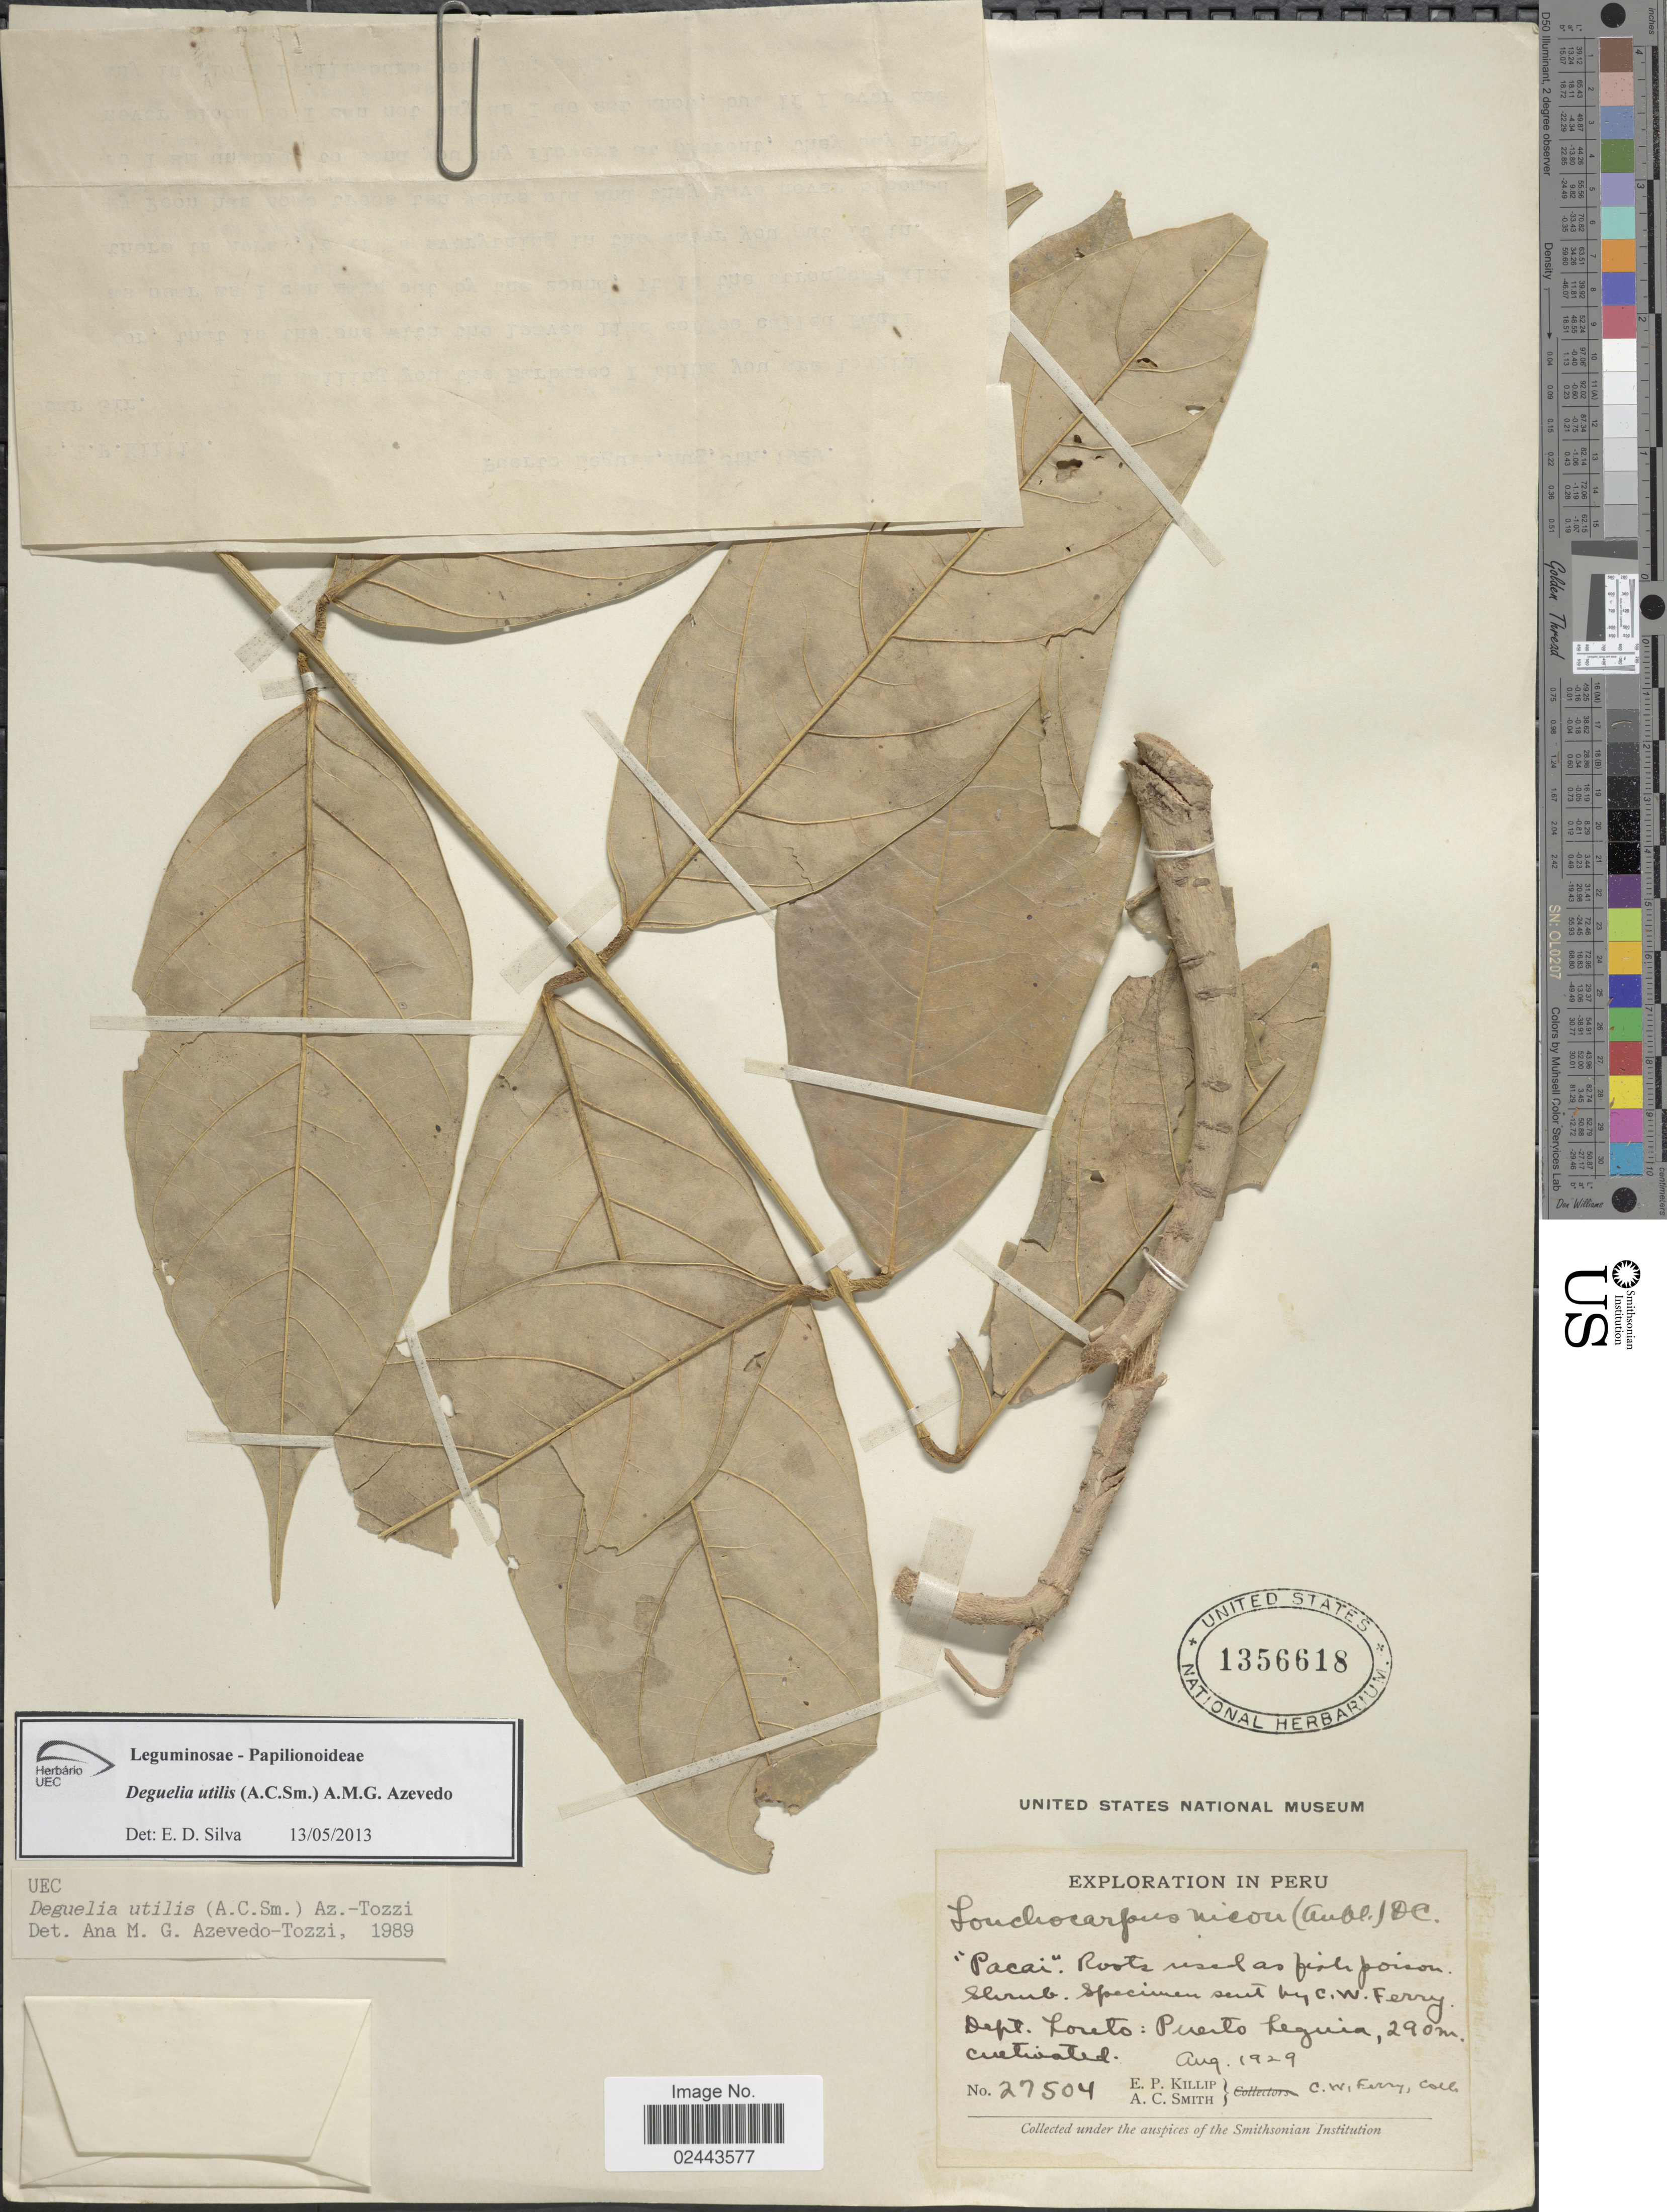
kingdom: Plantae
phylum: Tracheophyta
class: Magnoliopsida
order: Fabales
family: Fabaceae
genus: Deguelia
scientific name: Deguelia utilis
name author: (A.C. Sm.) A.M.G. Azevedo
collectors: E. P. Killip & A. C. Smith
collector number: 27504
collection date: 1929-08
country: Peru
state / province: Loreto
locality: Puerto Leguia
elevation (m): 290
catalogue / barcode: US 1356618